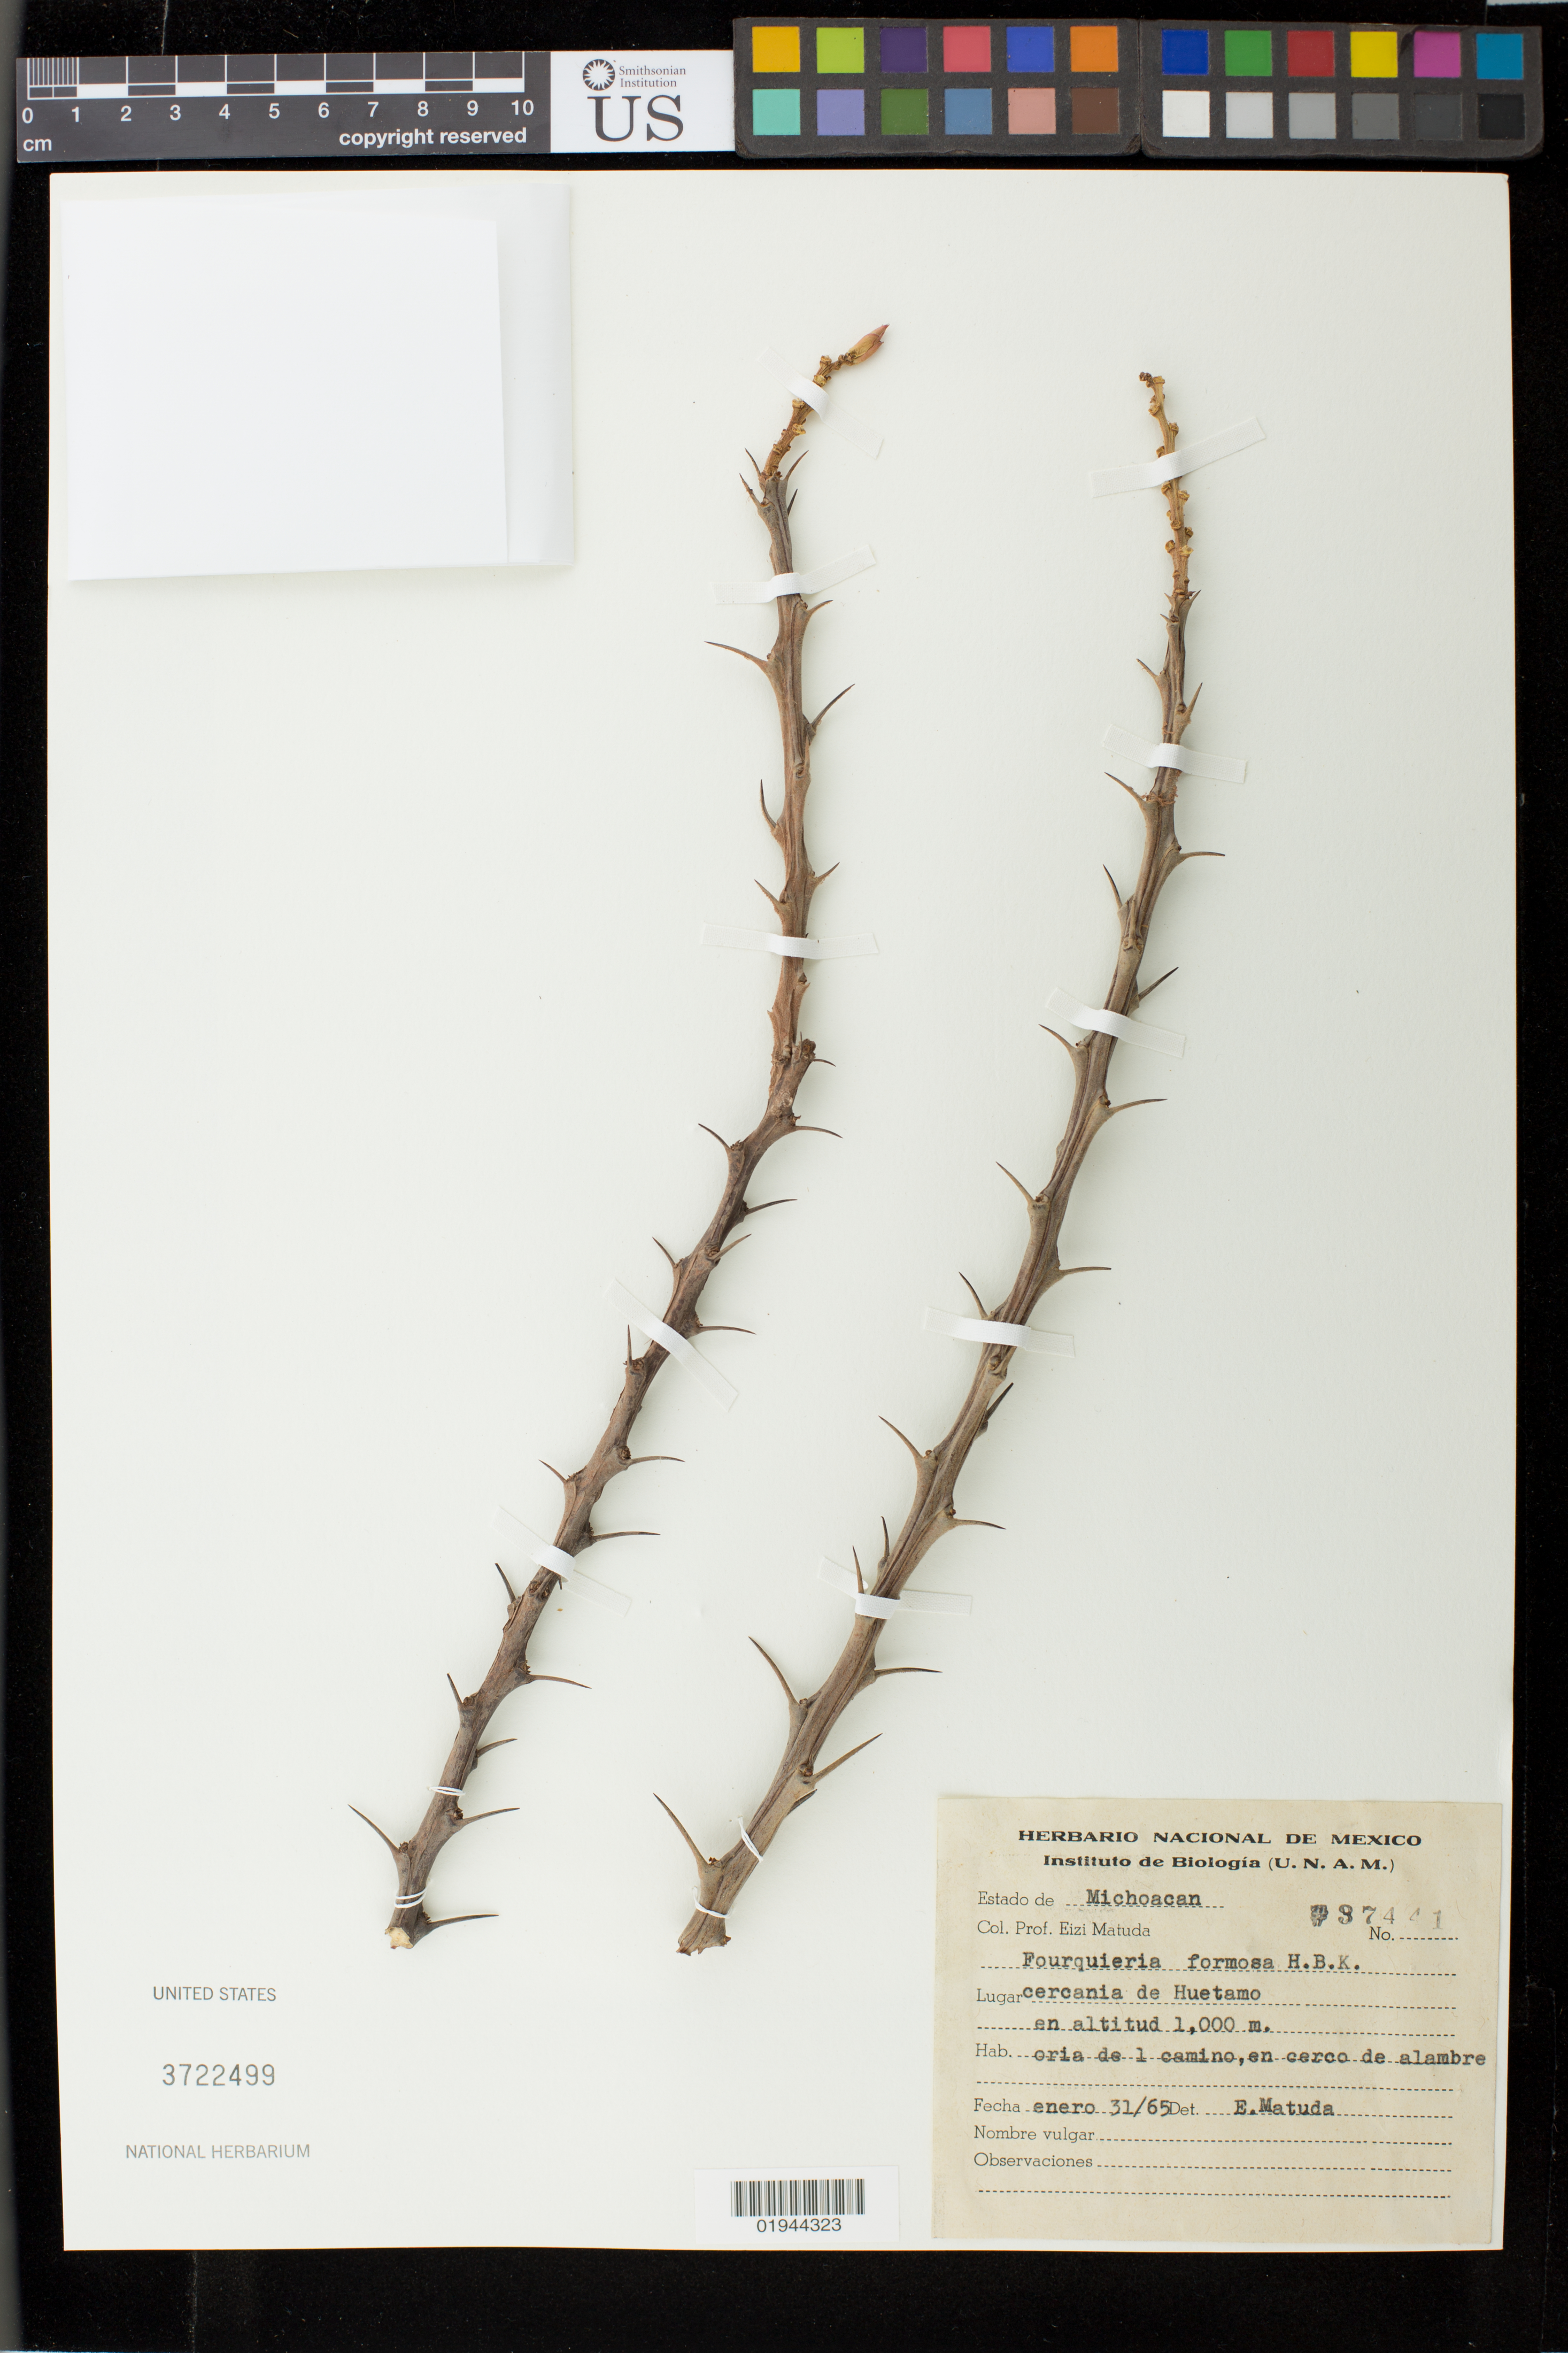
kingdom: Plantae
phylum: Tracheophyta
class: Magnoliopsida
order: Ericales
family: Fouquieriaceae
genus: Fouquieria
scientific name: Fouquieria formosa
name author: Kunth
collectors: E. Matuda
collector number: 37441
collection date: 1965-01-31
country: Mexico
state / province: Michoacán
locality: Cercania de Huetamo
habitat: Oria del camino, en cerco de alambre.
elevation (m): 1000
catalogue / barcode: US 3722499